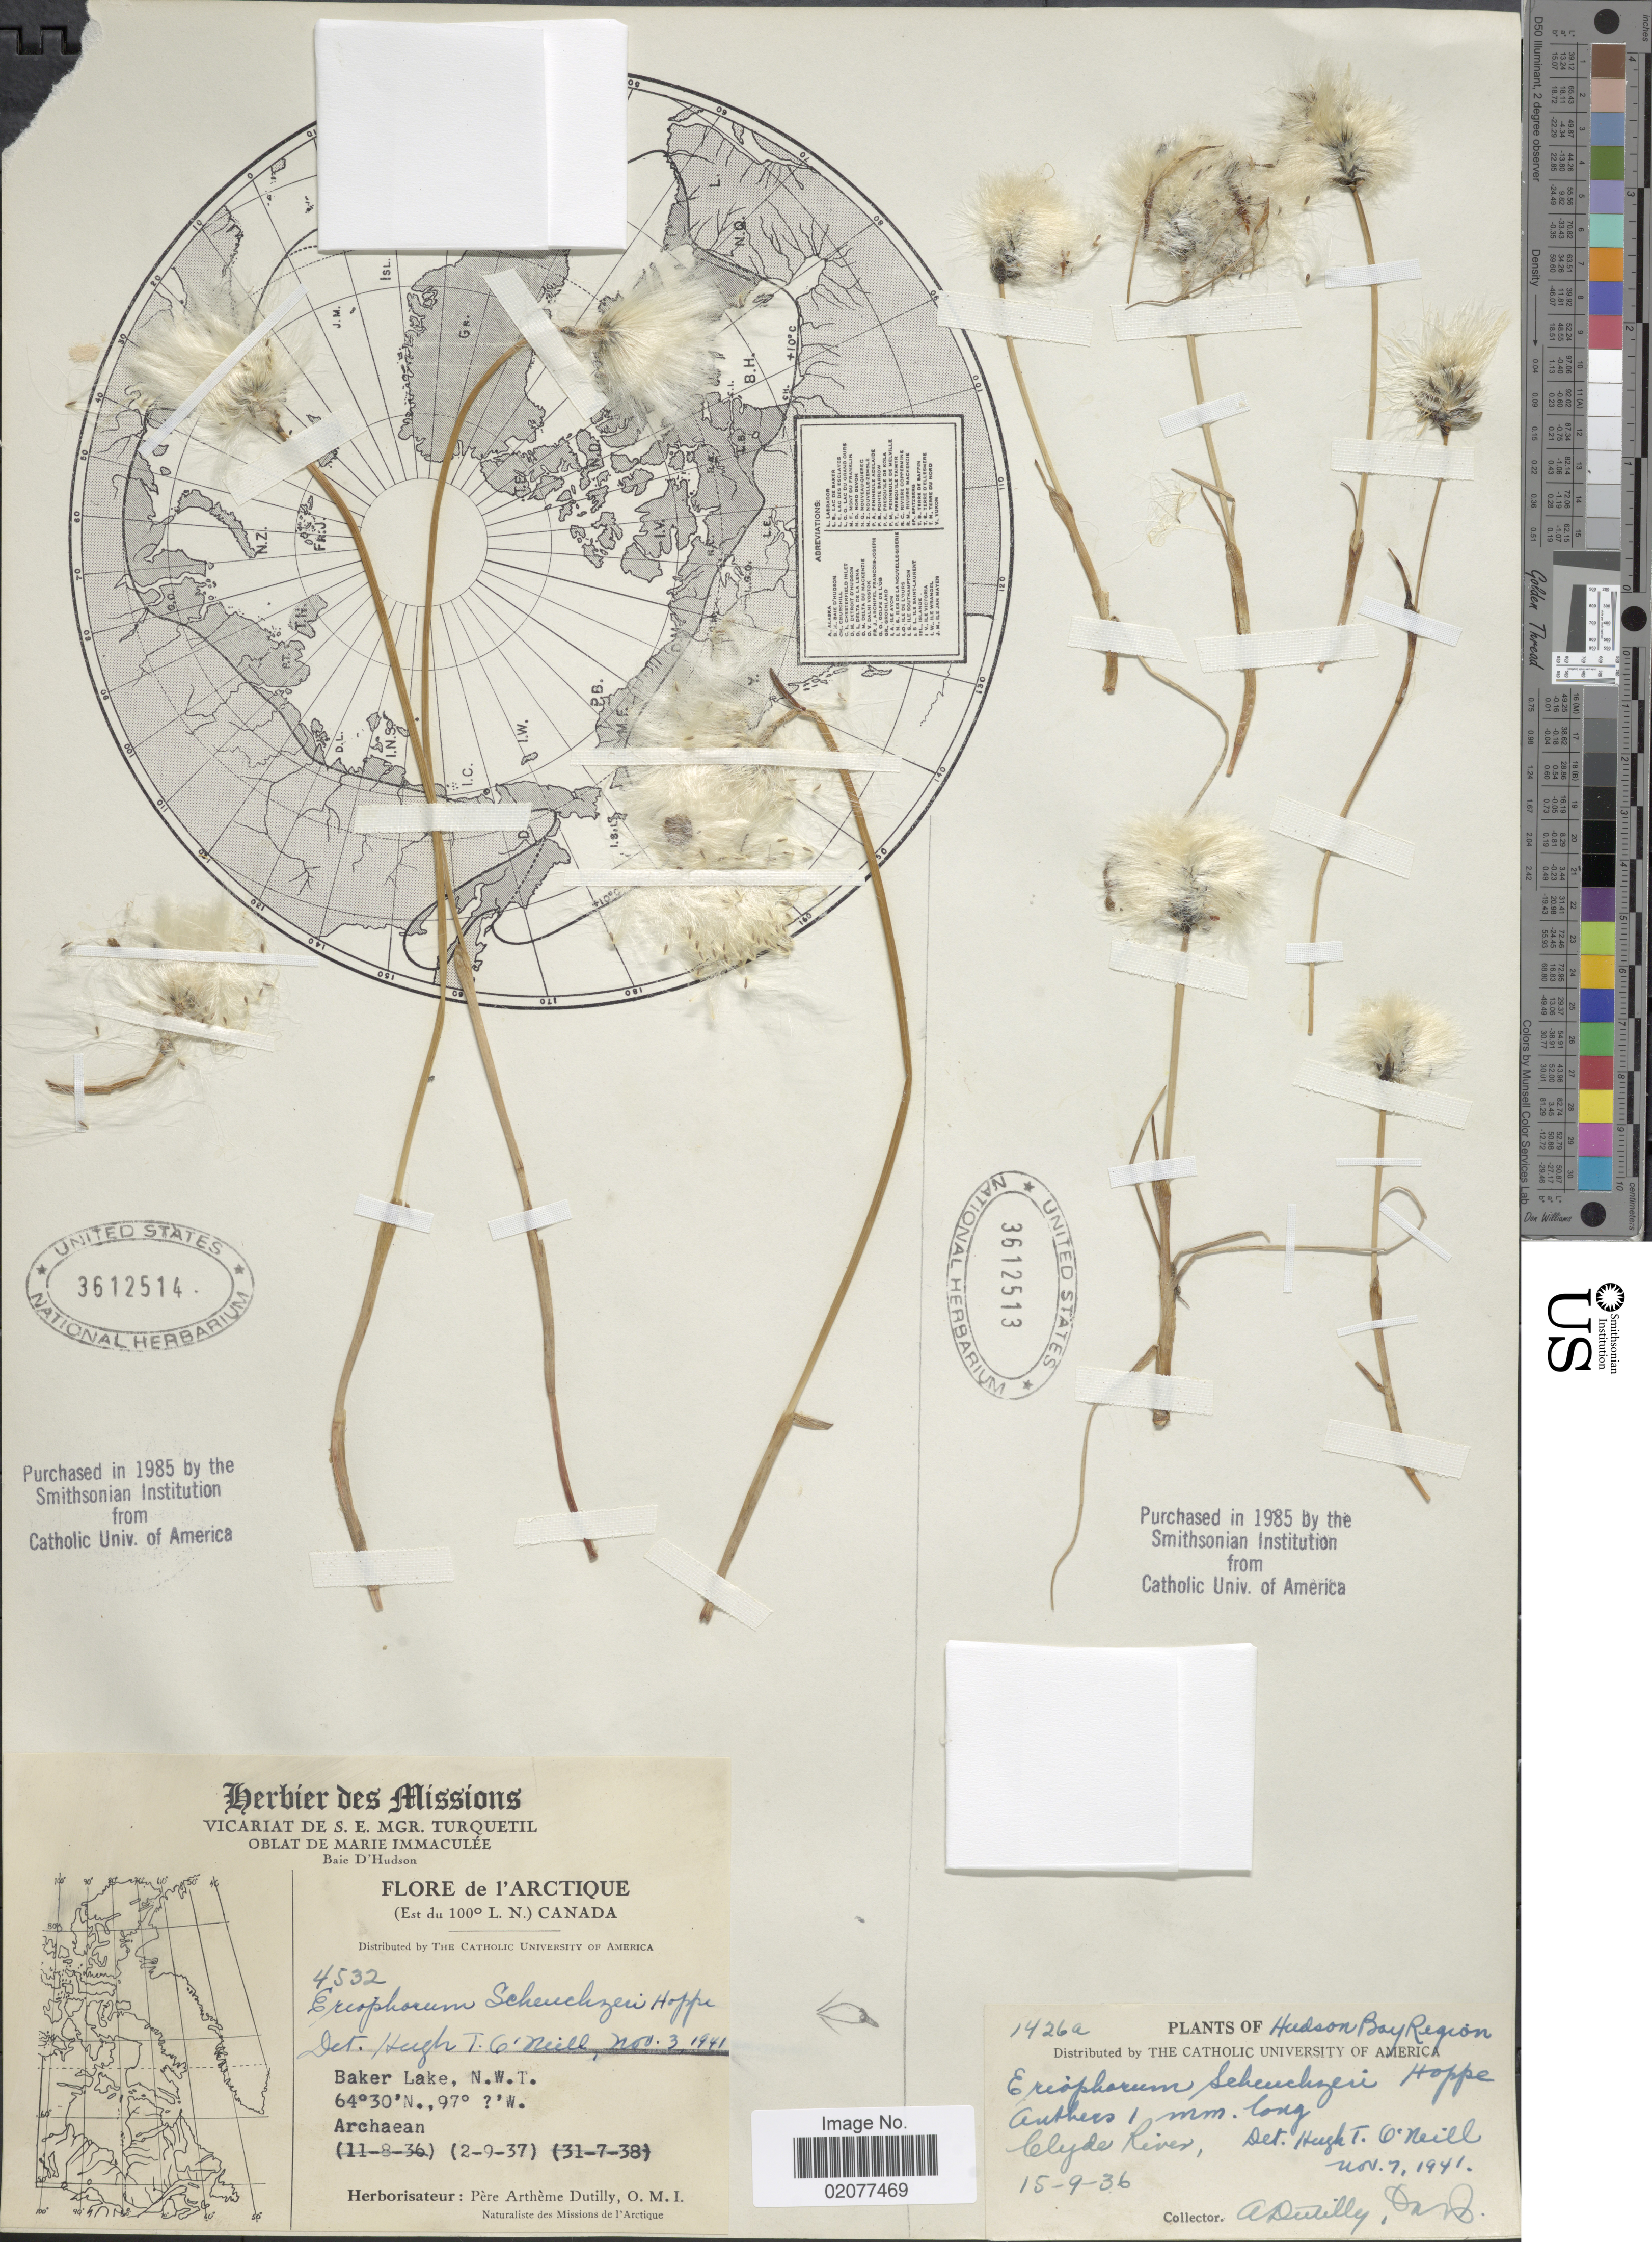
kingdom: Plantae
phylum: Tracheophyta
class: Liliopsida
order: Poales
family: Cyperaceae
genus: Eriophorum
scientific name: Eriophorum scheuchzeri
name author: Hoppe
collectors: A. Dutilly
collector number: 1426a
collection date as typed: Transcribed d/m/y: 15/9/36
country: Canada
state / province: Nunavut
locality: Hudson Bay Region, Hoppe. Clyde River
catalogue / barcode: US 3612513-2